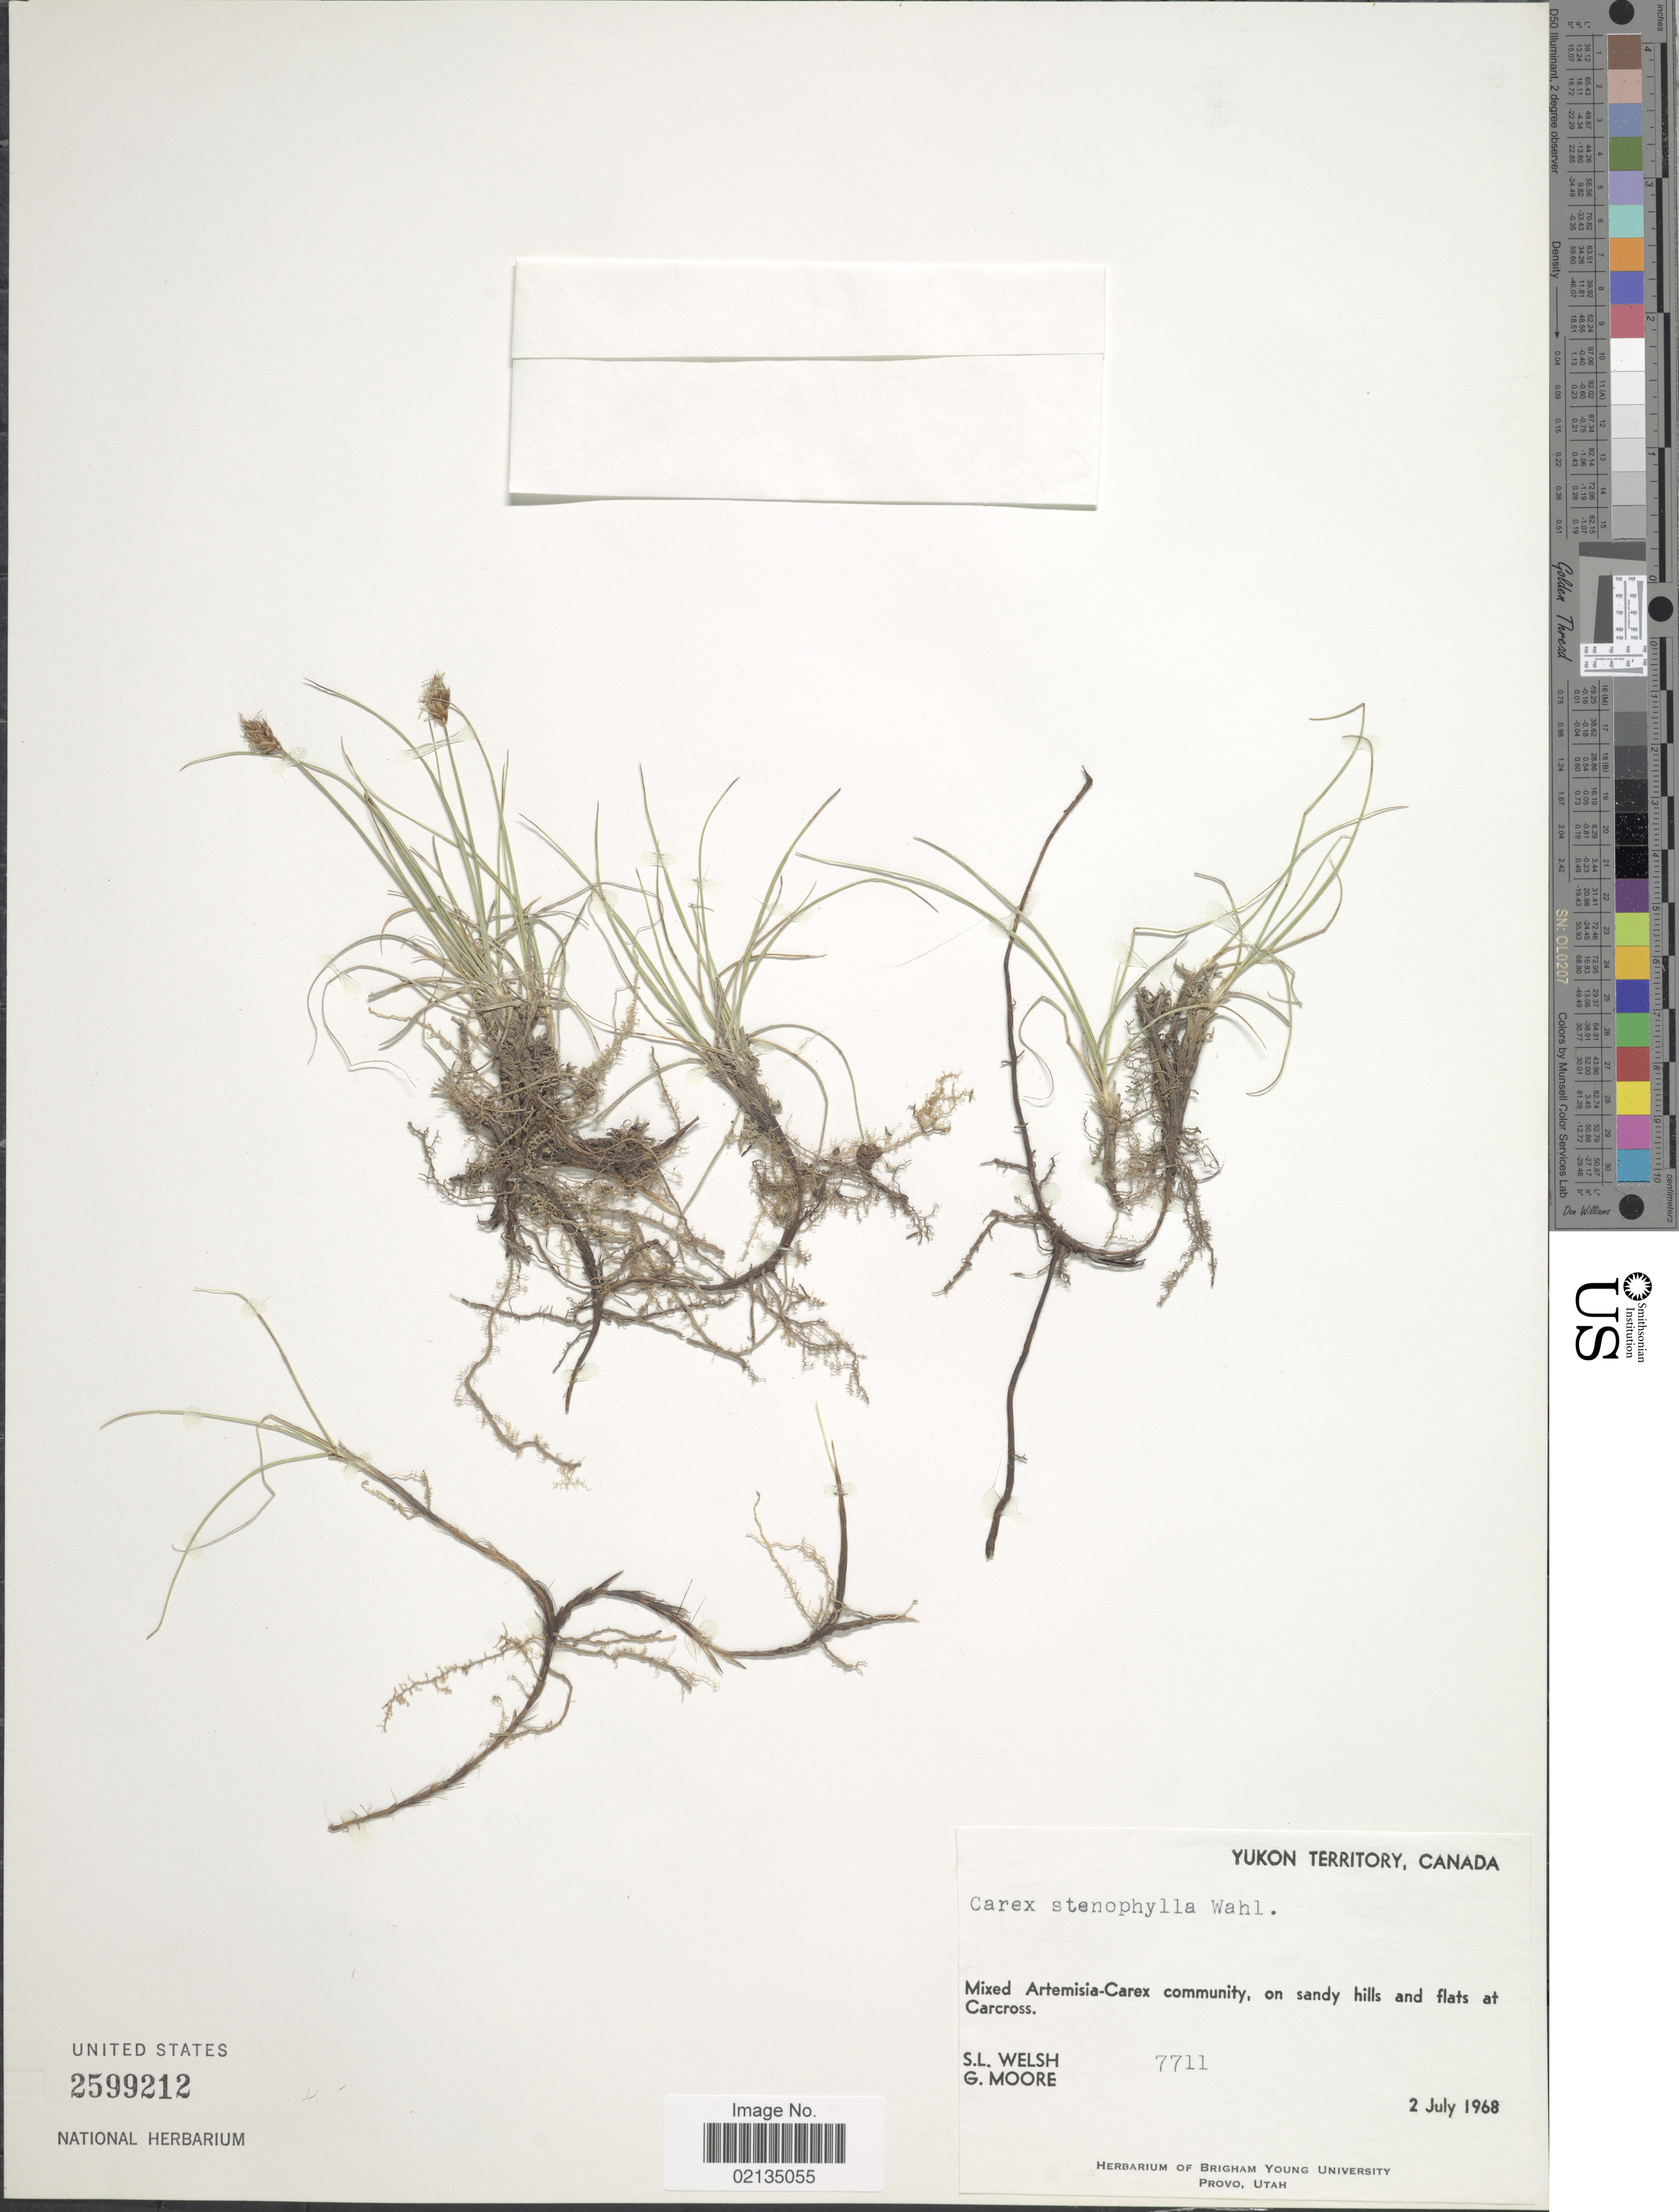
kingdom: Plantae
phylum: Tracheophyta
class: Liliopsida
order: Poales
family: Cyperaceae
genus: Carex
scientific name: Carex stenophylla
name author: Wahlenb.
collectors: S. Welsh & G. Moore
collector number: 7711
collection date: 1968-07-02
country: Canada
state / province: Yukon Territory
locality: Mixed Artemisia-Carex community, on sandy hills and flats at Carcross.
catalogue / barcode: US 2599212